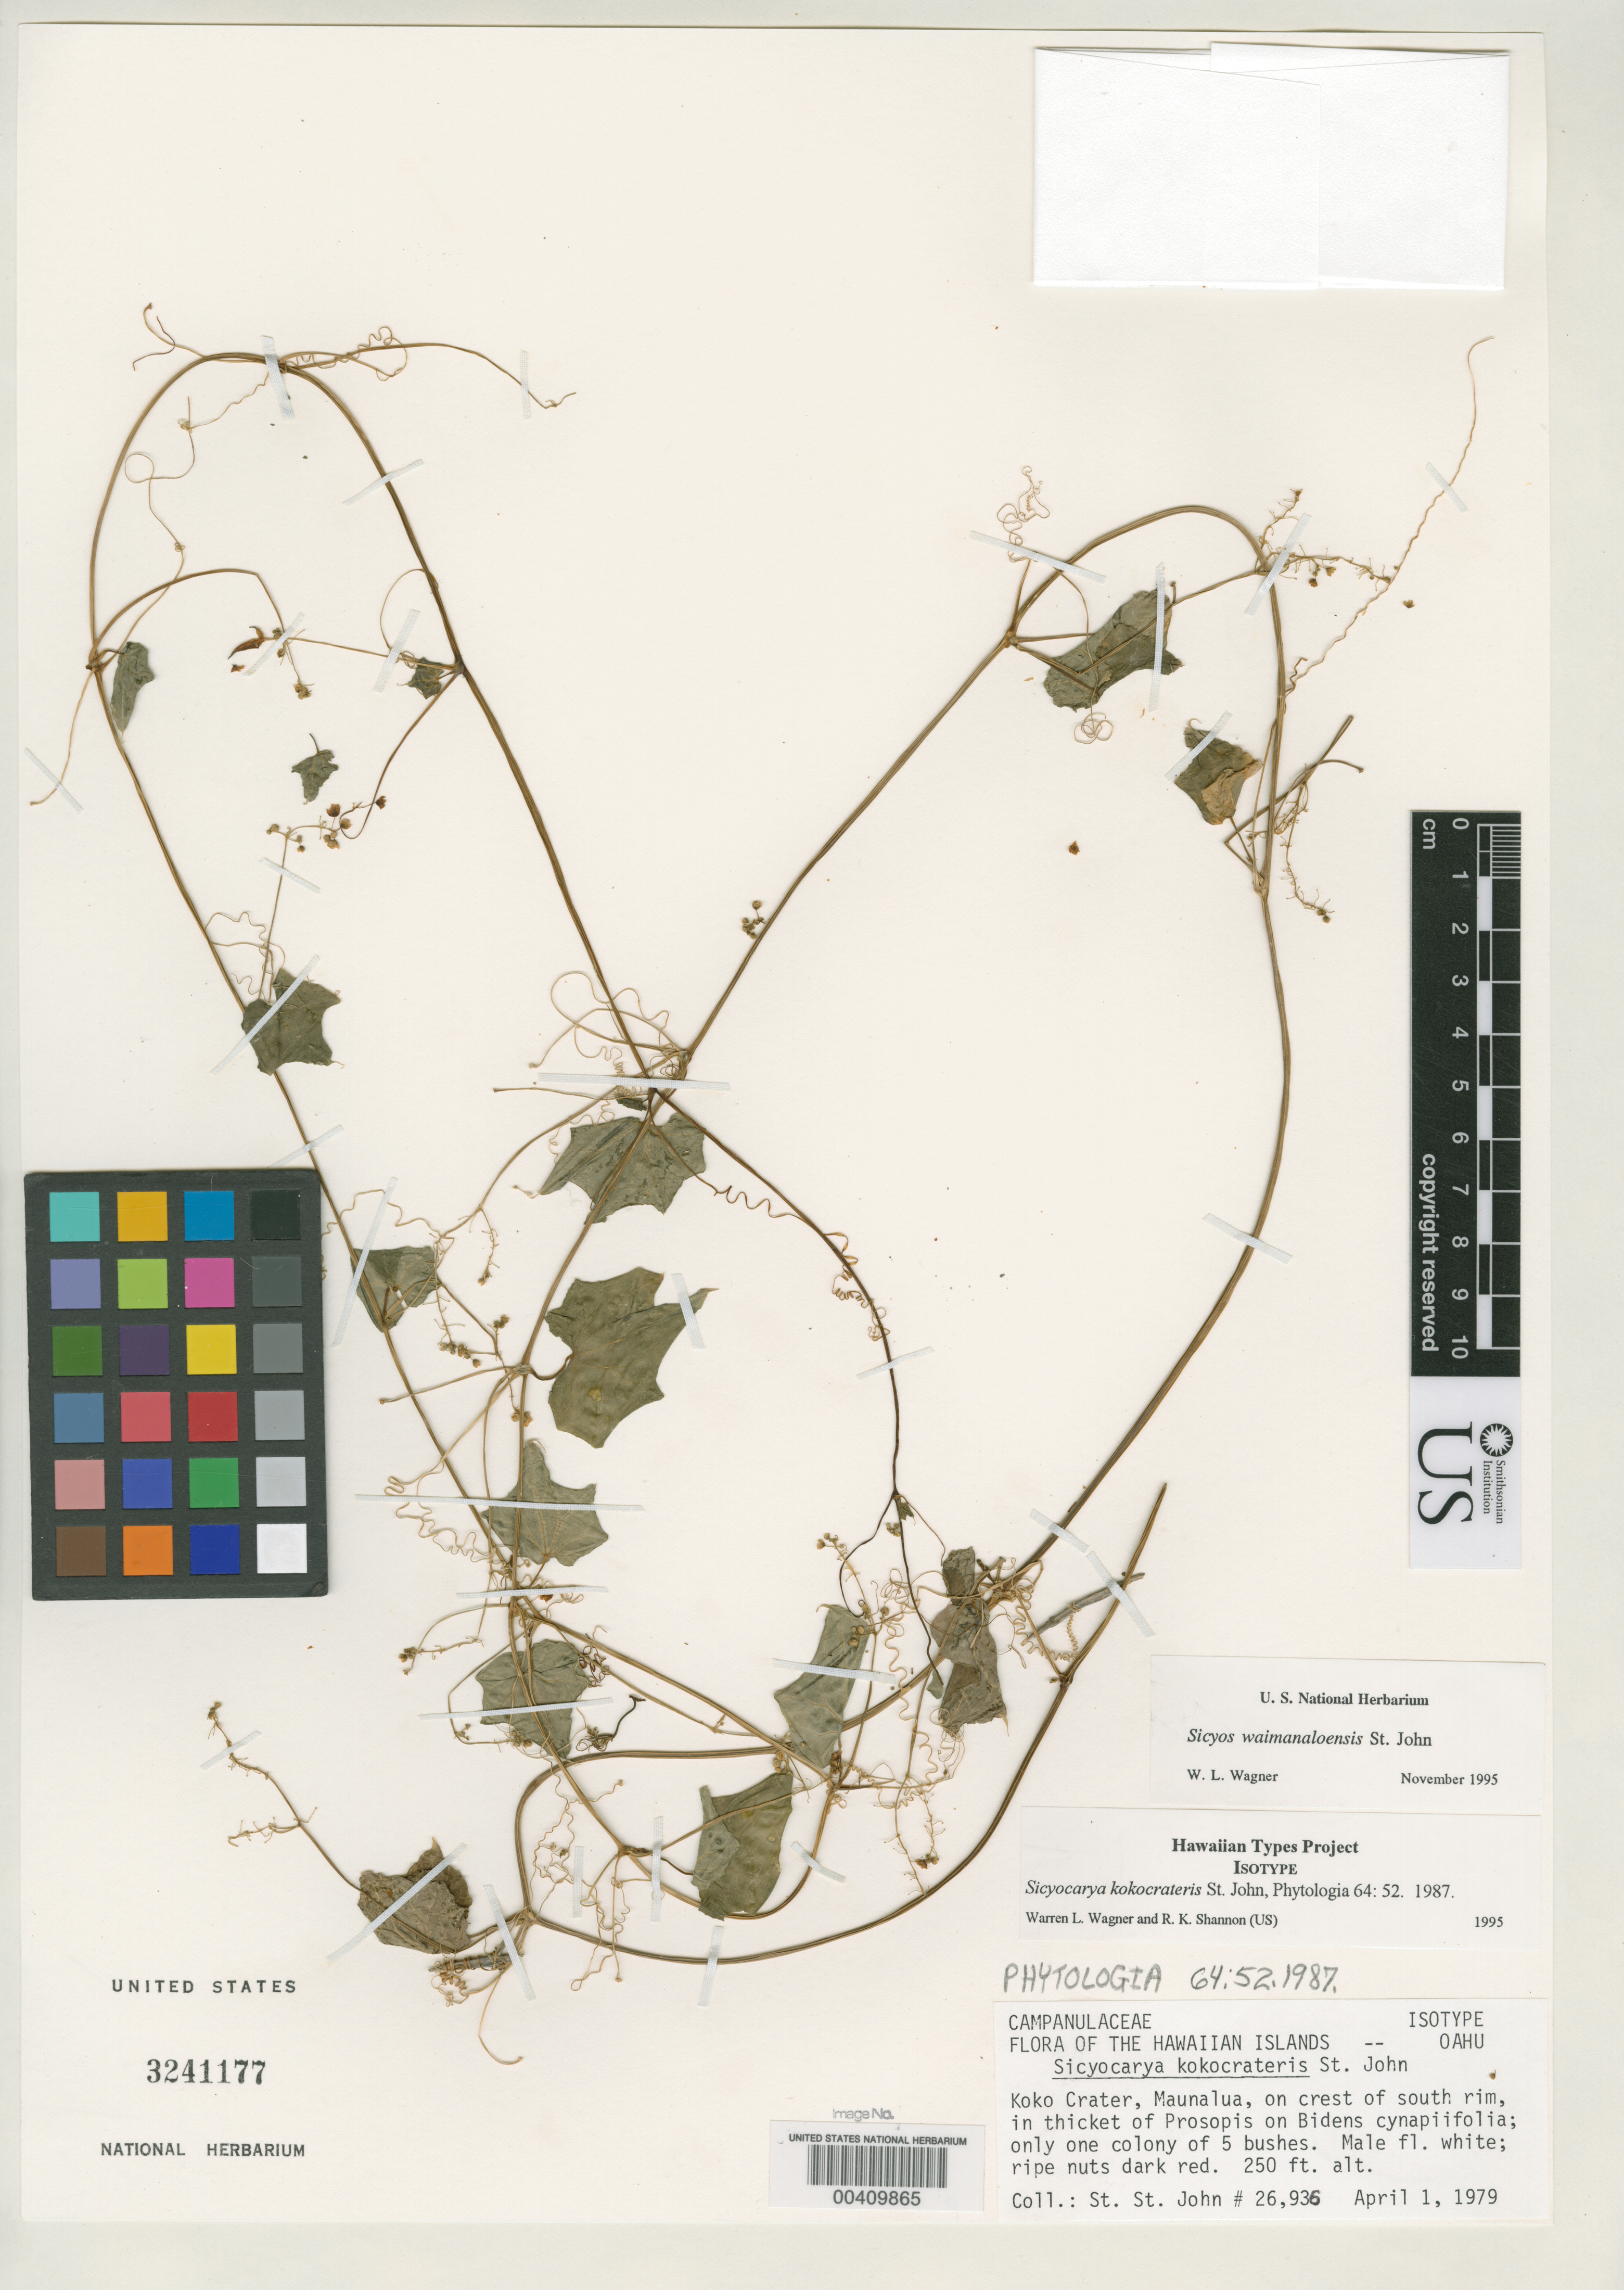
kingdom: Plantae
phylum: Tracheophyta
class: Magnoliopsida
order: Cucurbitales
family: Cucurbitaceae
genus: Sicyocarya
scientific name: Sicyocarya kokocrateris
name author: H. St. John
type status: Isotype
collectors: H. St. John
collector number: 26936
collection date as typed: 01 Apr 1979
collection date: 1979-04-01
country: United States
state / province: Hawaii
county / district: Honolulu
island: Oahu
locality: Koko Crater, Maunalua, crest of S rim.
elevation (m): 76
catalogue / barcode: US 3241177